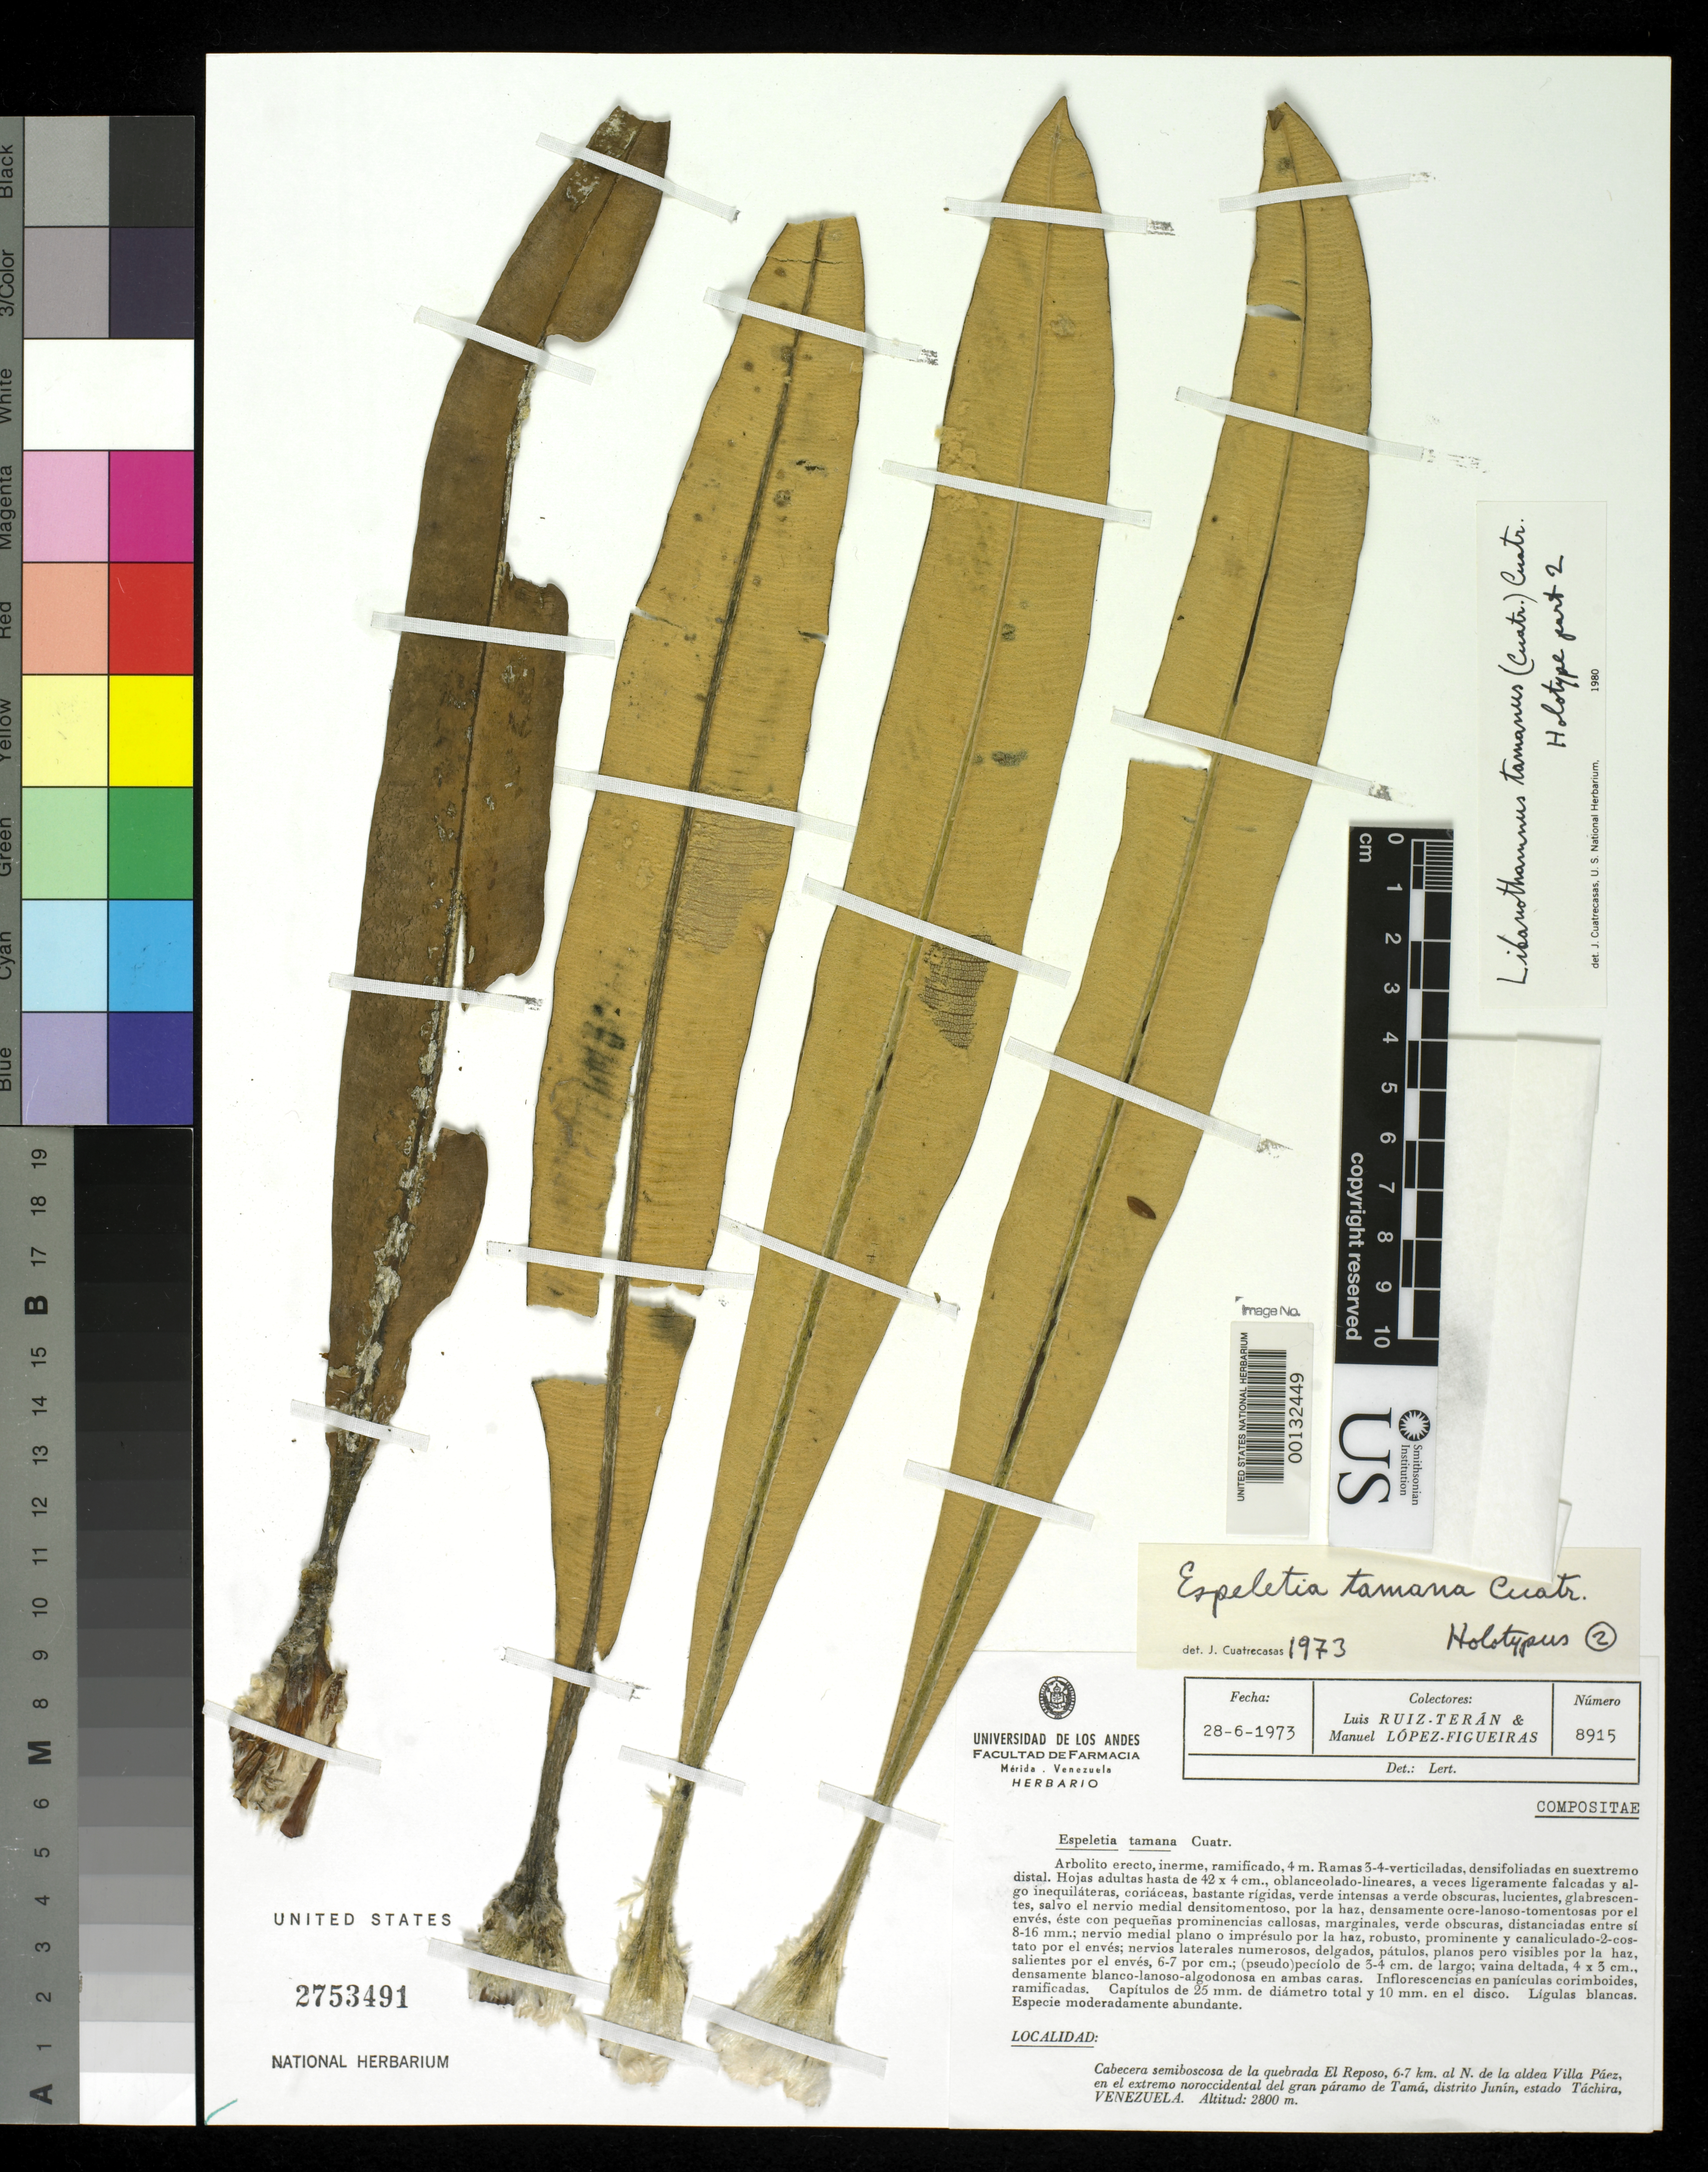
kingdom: Plantae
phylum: Tracheophyta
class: Magnoliopsida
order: Asterales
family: Asteraceae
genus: Espeletia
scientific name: Espeletia tamana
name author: Cuatrec.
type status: Holotype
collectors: L. E. Ruíz-Terán & M. López Figueiras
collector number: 8915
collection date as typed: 28 Jun 1973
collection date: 1973-06-28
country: Venezuela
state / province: Tachira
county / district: Junin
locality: Quebrada El Reposo, 6-7 km N de la aldea Villa Paez, extremo noroccidental de Gran Páramo de Tama. [Quebrada El Reposo, 6-7 km N from the village Villa Paez, NW end of Gran Páramo de Tama.].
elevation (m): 2800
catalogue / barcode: US 2753491